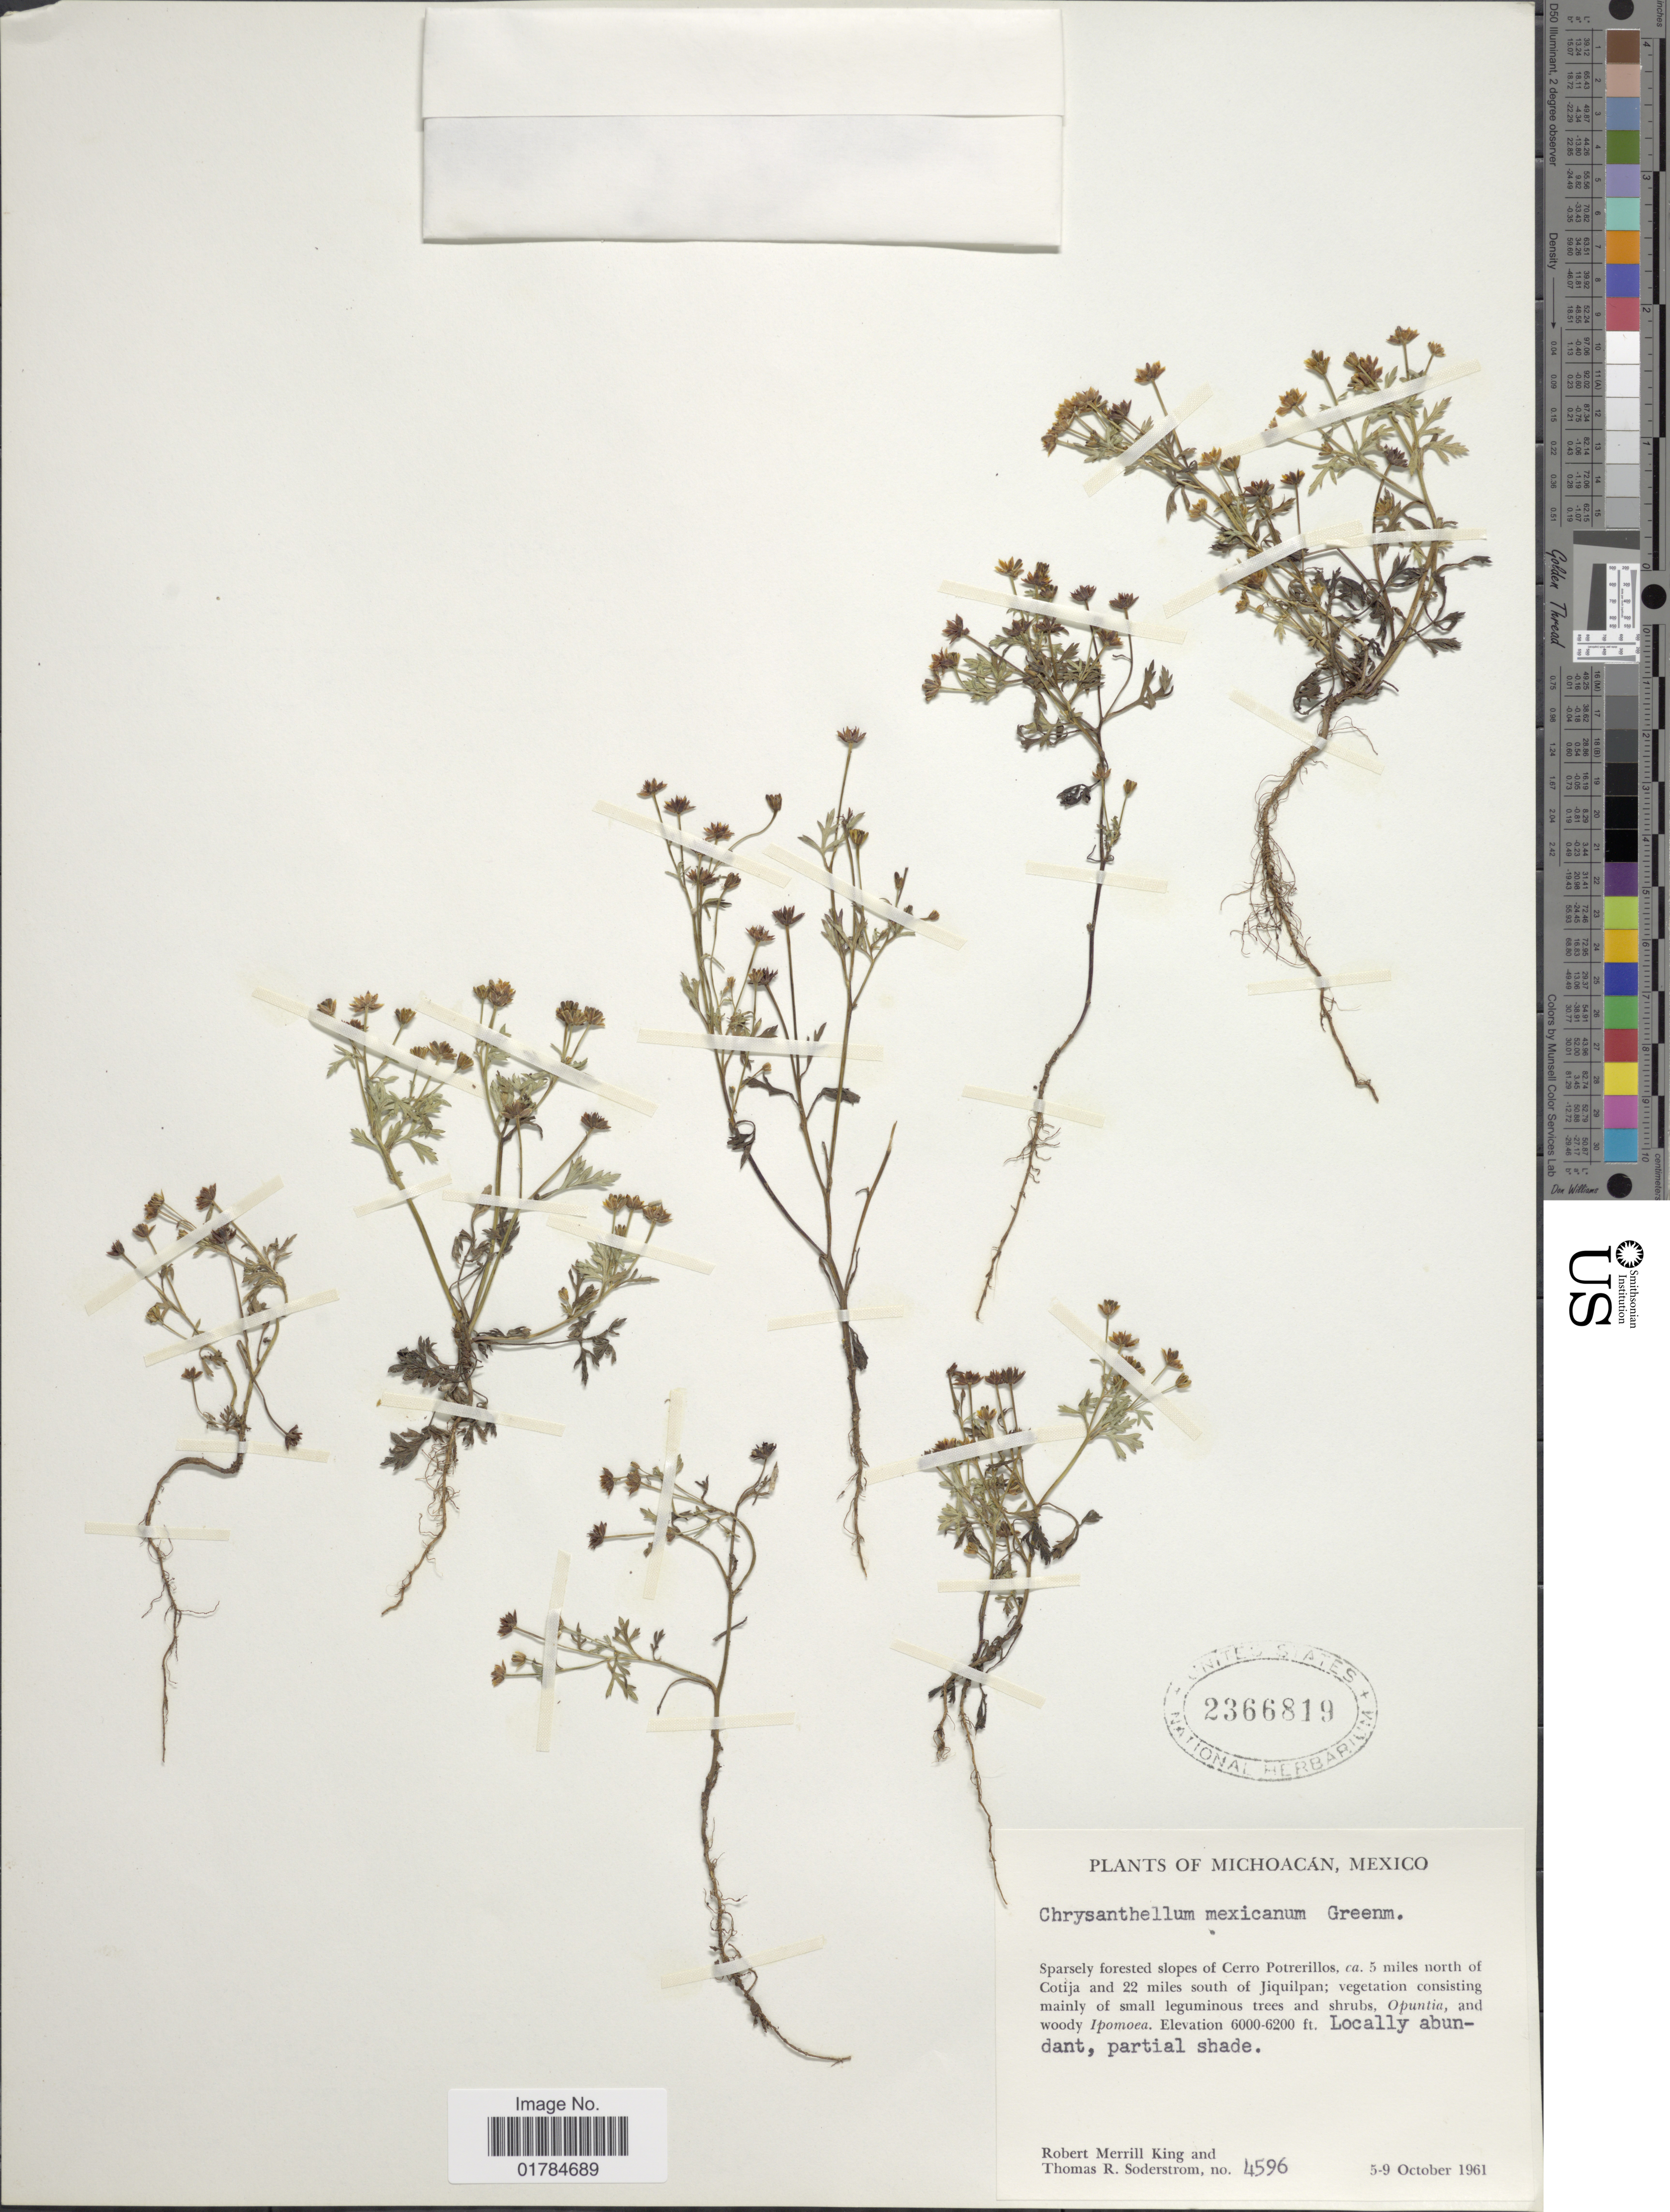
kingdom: Plantae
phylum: Tracheophyta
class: Magnoliopsida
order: Asterales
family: Asteraceae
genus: Chrysanthellum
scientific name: Chrysanthellum mexicanum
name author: Greenm.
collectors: R. M. King & T. R. Soderstrom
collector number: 4596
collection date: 1961-10-05/1961-10-09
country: Mexico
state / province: Michoacán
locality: Sparsely forested slopes of Cerro Potrerillos, ca. 5 miles north of Cotija and 22 miles south of Jiquilpan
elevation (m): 1829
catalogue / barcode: US 2366819